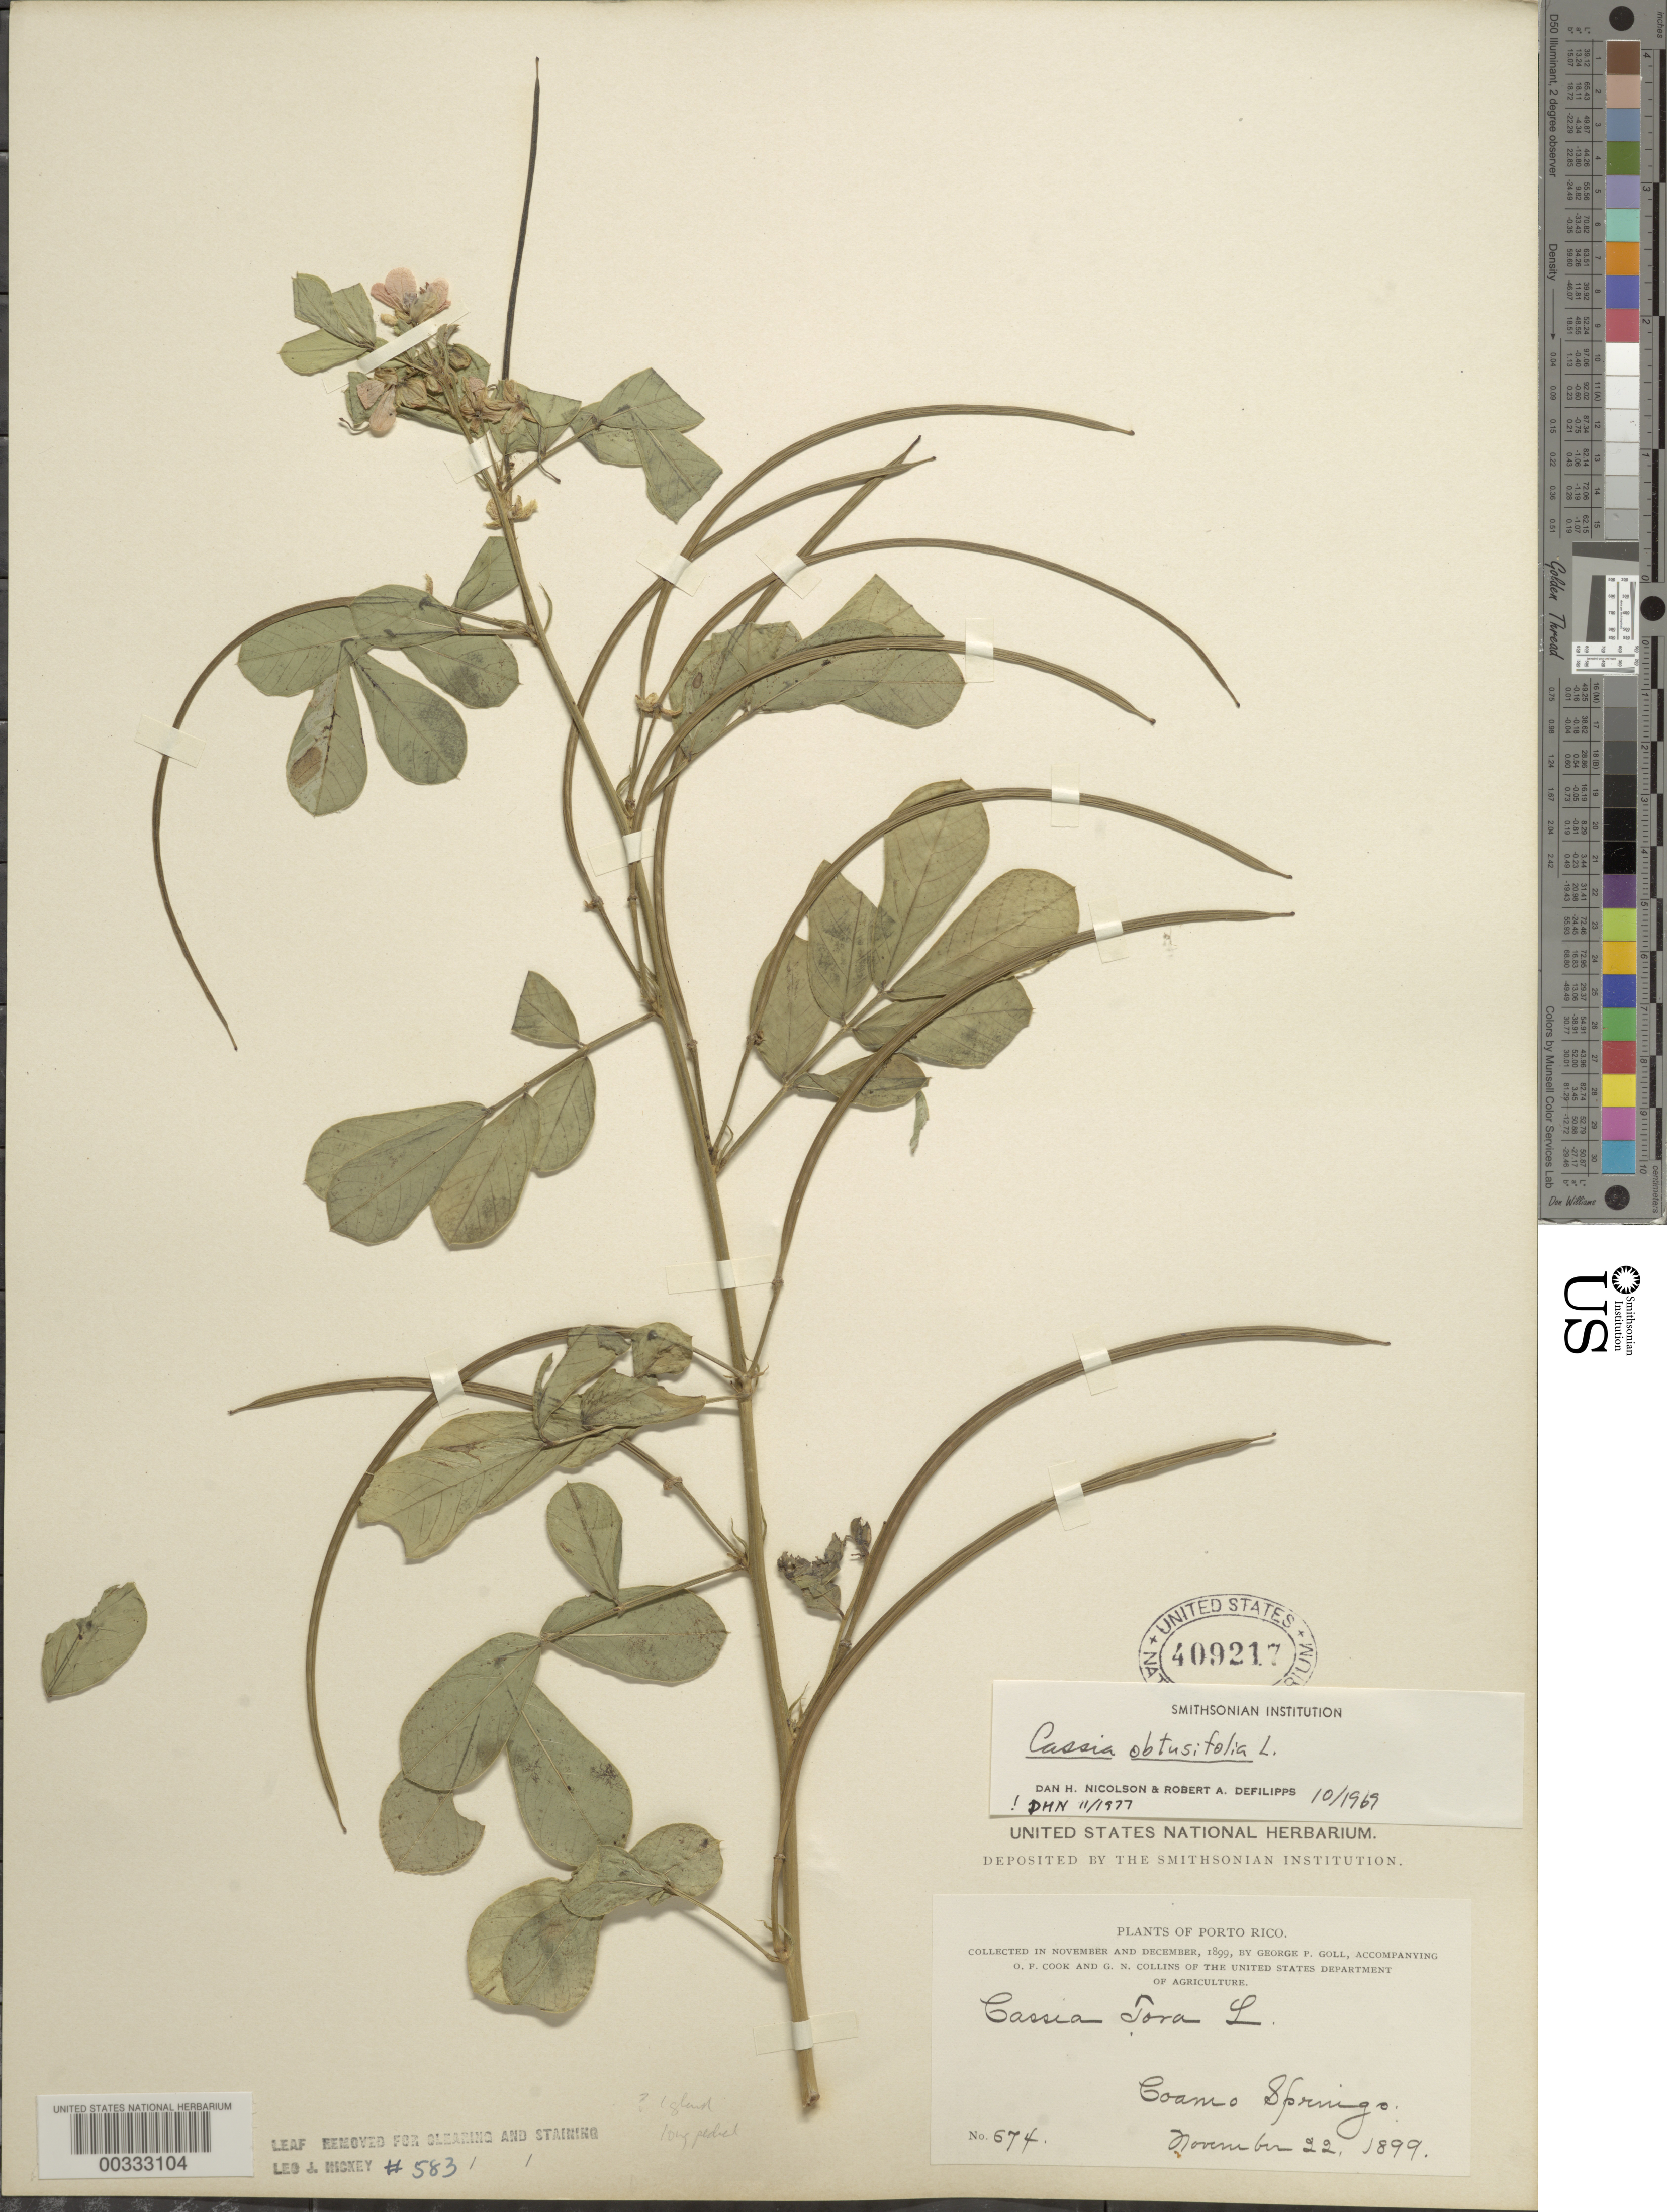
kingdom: Plantae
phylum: Tracheophyta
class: Magnoliopsida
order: Fabales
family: Fabaceae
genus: Senna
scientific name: Senna obtusifolia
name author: (L.) H.S. Irwin & Barneby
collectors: G. Goll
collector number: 674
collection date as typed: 22 Nov 1899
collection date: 1899-11-22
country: Puerto Rico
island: Greater Antilles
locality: Coamo springs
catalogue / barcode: US 409217